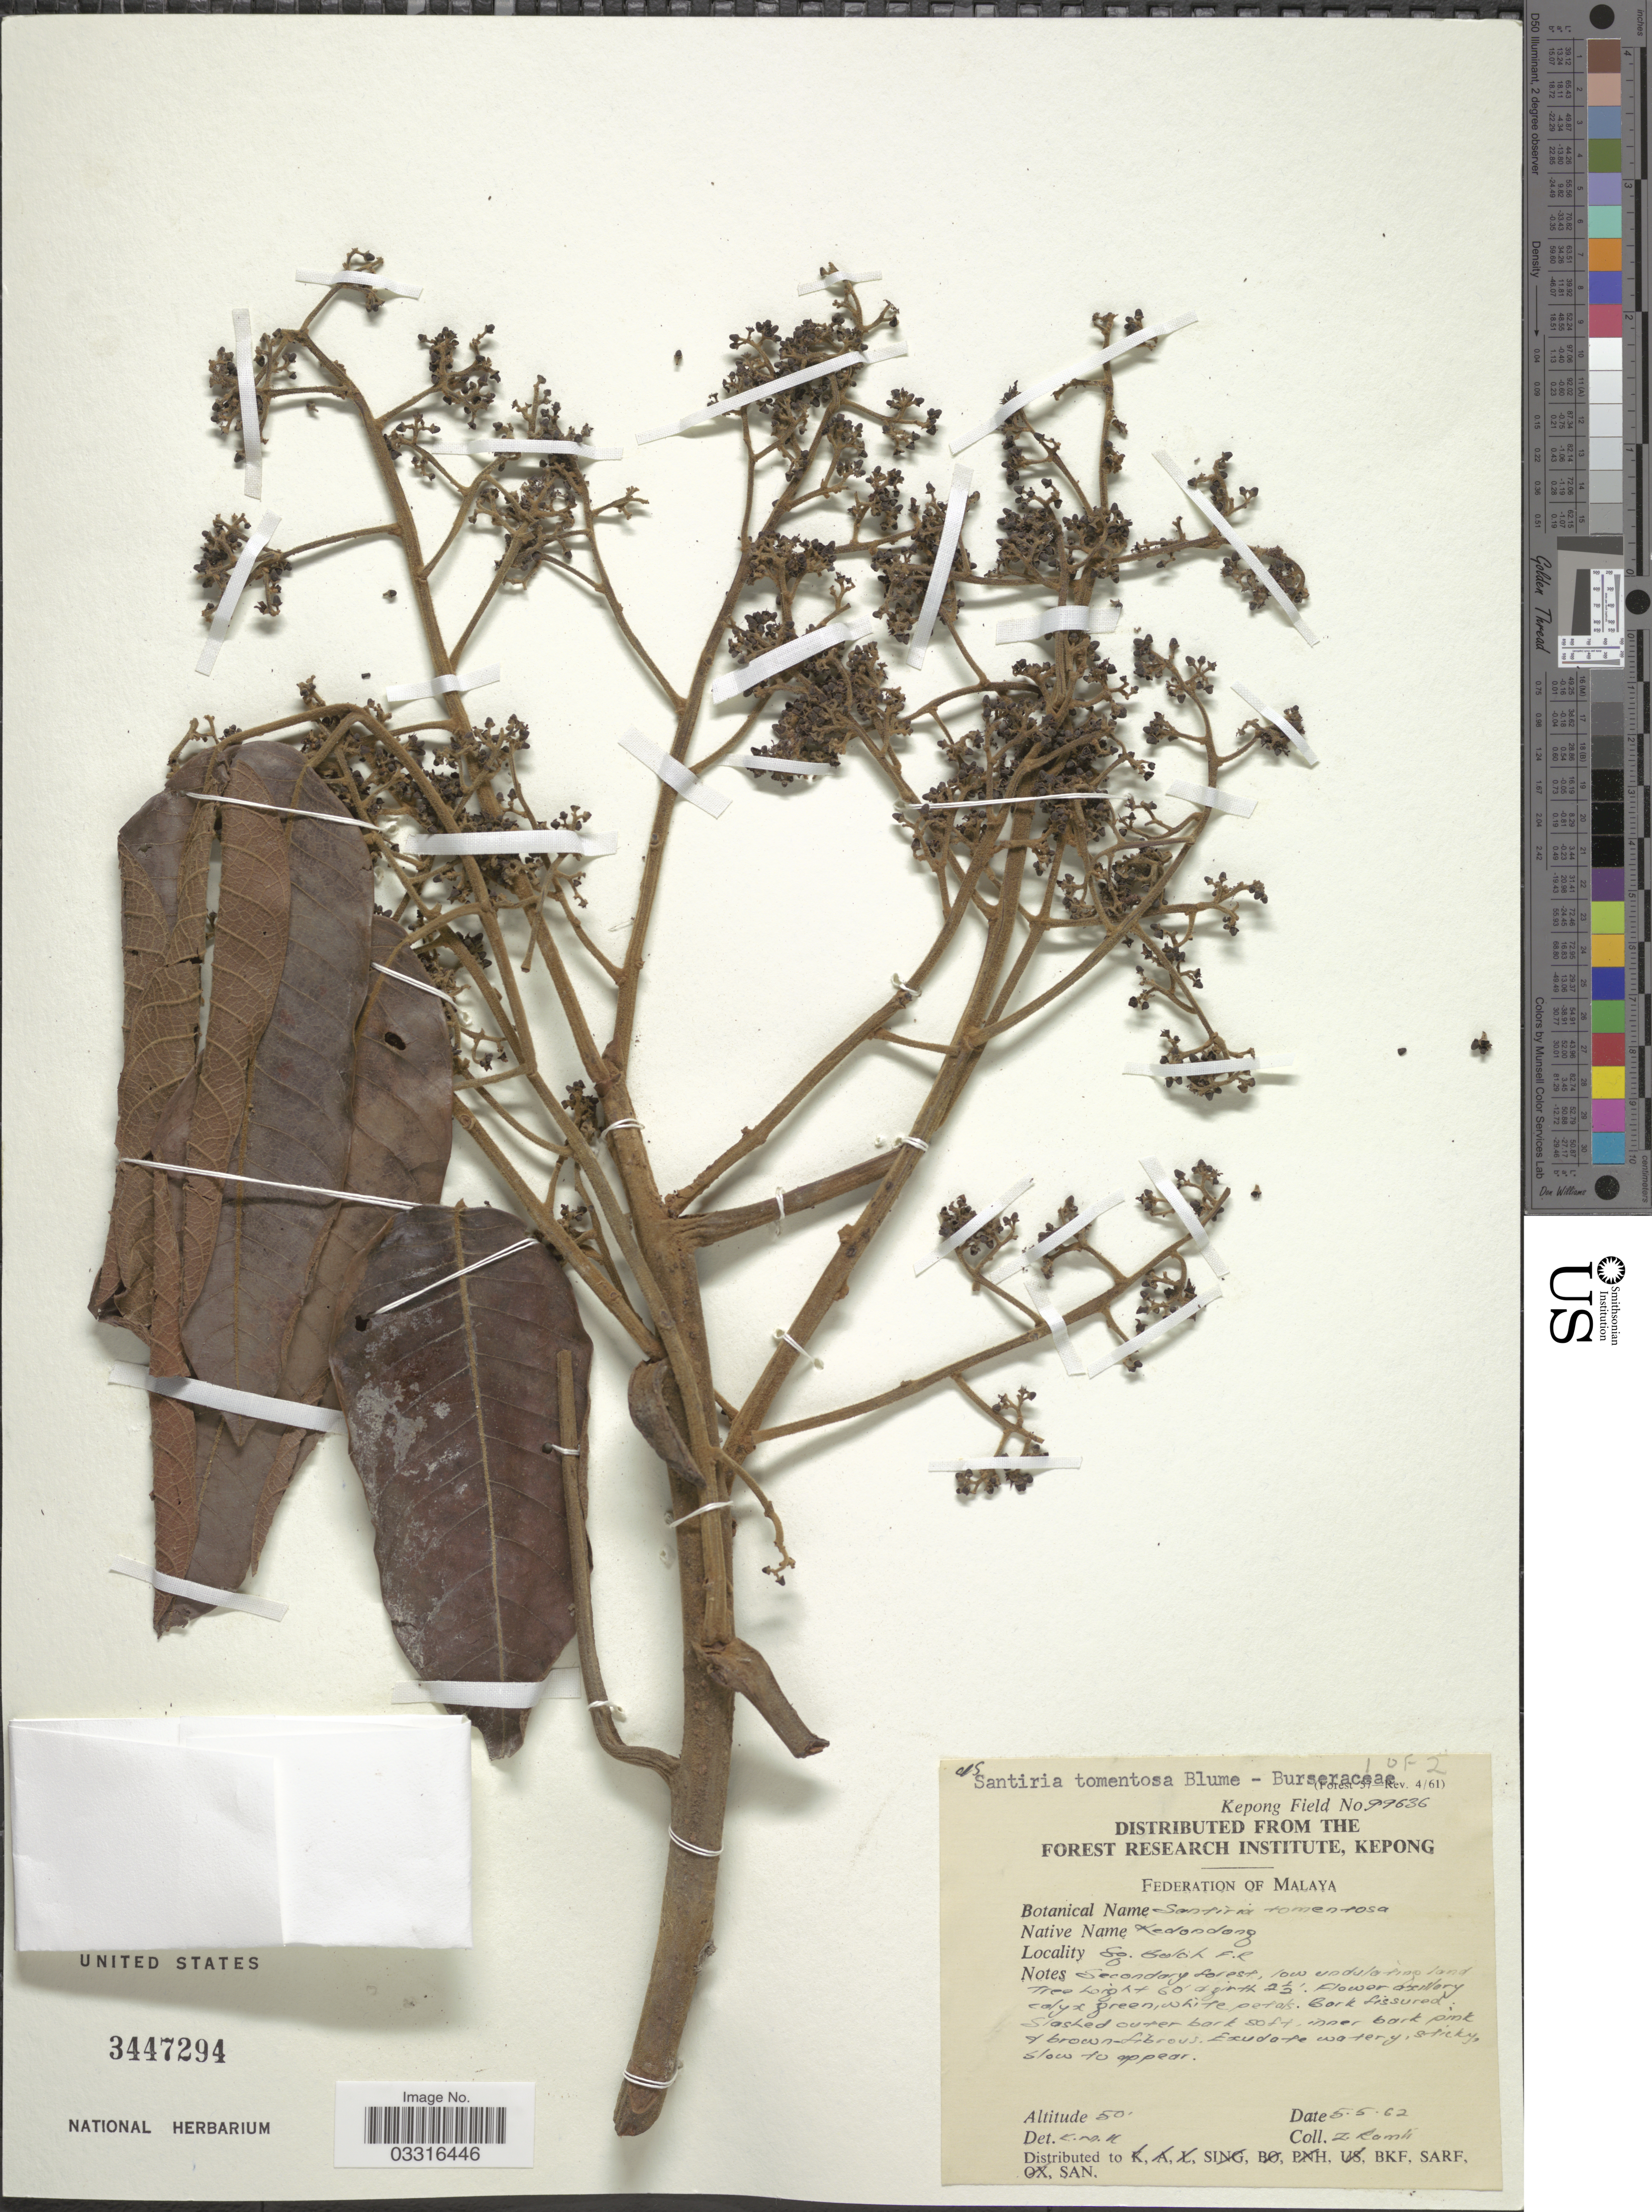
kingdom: Plantae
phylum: Tracheophyta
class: Magnoliopsida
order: Sapindales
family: Burseraceae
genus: Santiria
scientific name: Santiria tomentosa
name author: Blume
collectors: Z. Ramli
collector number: Kepong Field 99636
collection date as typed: Transcribed d/m/y: 5/5/62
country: Malaysia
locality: Malaya. Sg. Goloh [interpreted] F.R.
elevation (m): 15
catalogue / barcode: US 3447294